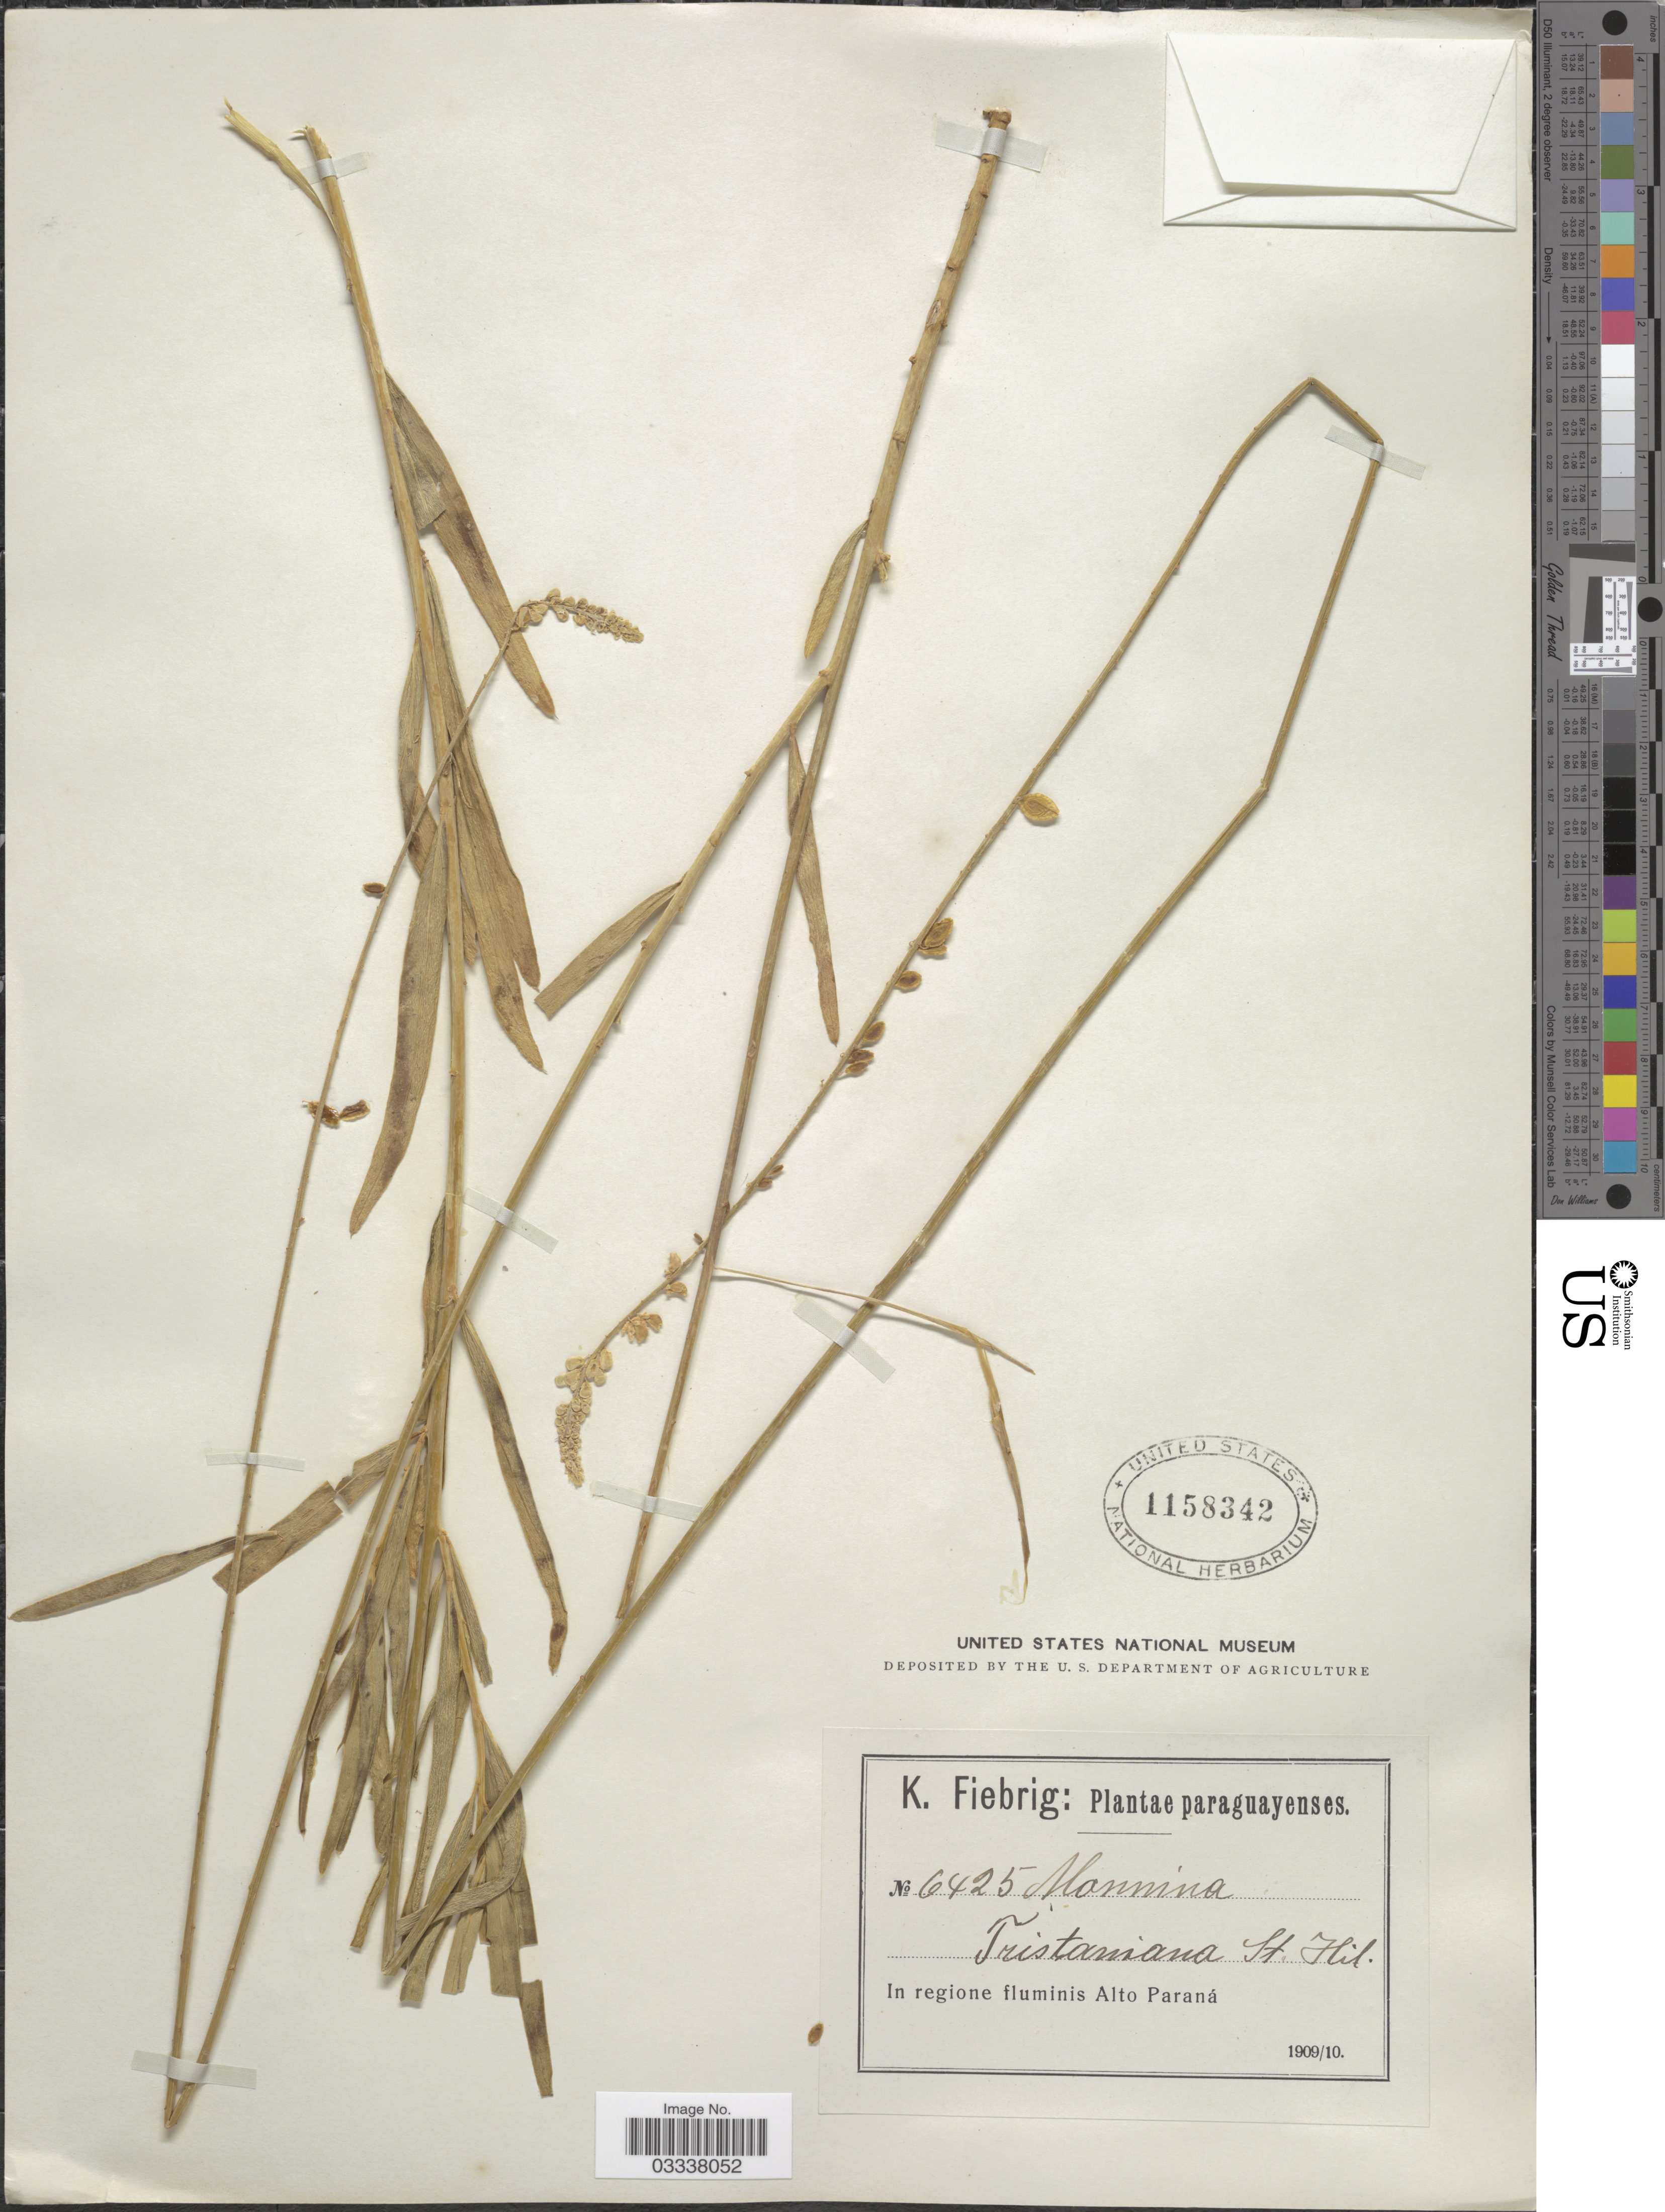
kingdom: Plantae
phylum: Tracheophyta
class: Magnoliopsida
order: Fabales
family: Polygalaceae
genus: Monnina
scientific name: Monnina tristaniana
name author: A. St.-Hil.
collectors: K. Fiebrig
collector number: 6425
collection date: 1909/1910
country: Paraguay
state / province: Alto Parana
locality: In regione fluminis Alto Paraná.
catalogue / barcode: US 1158342